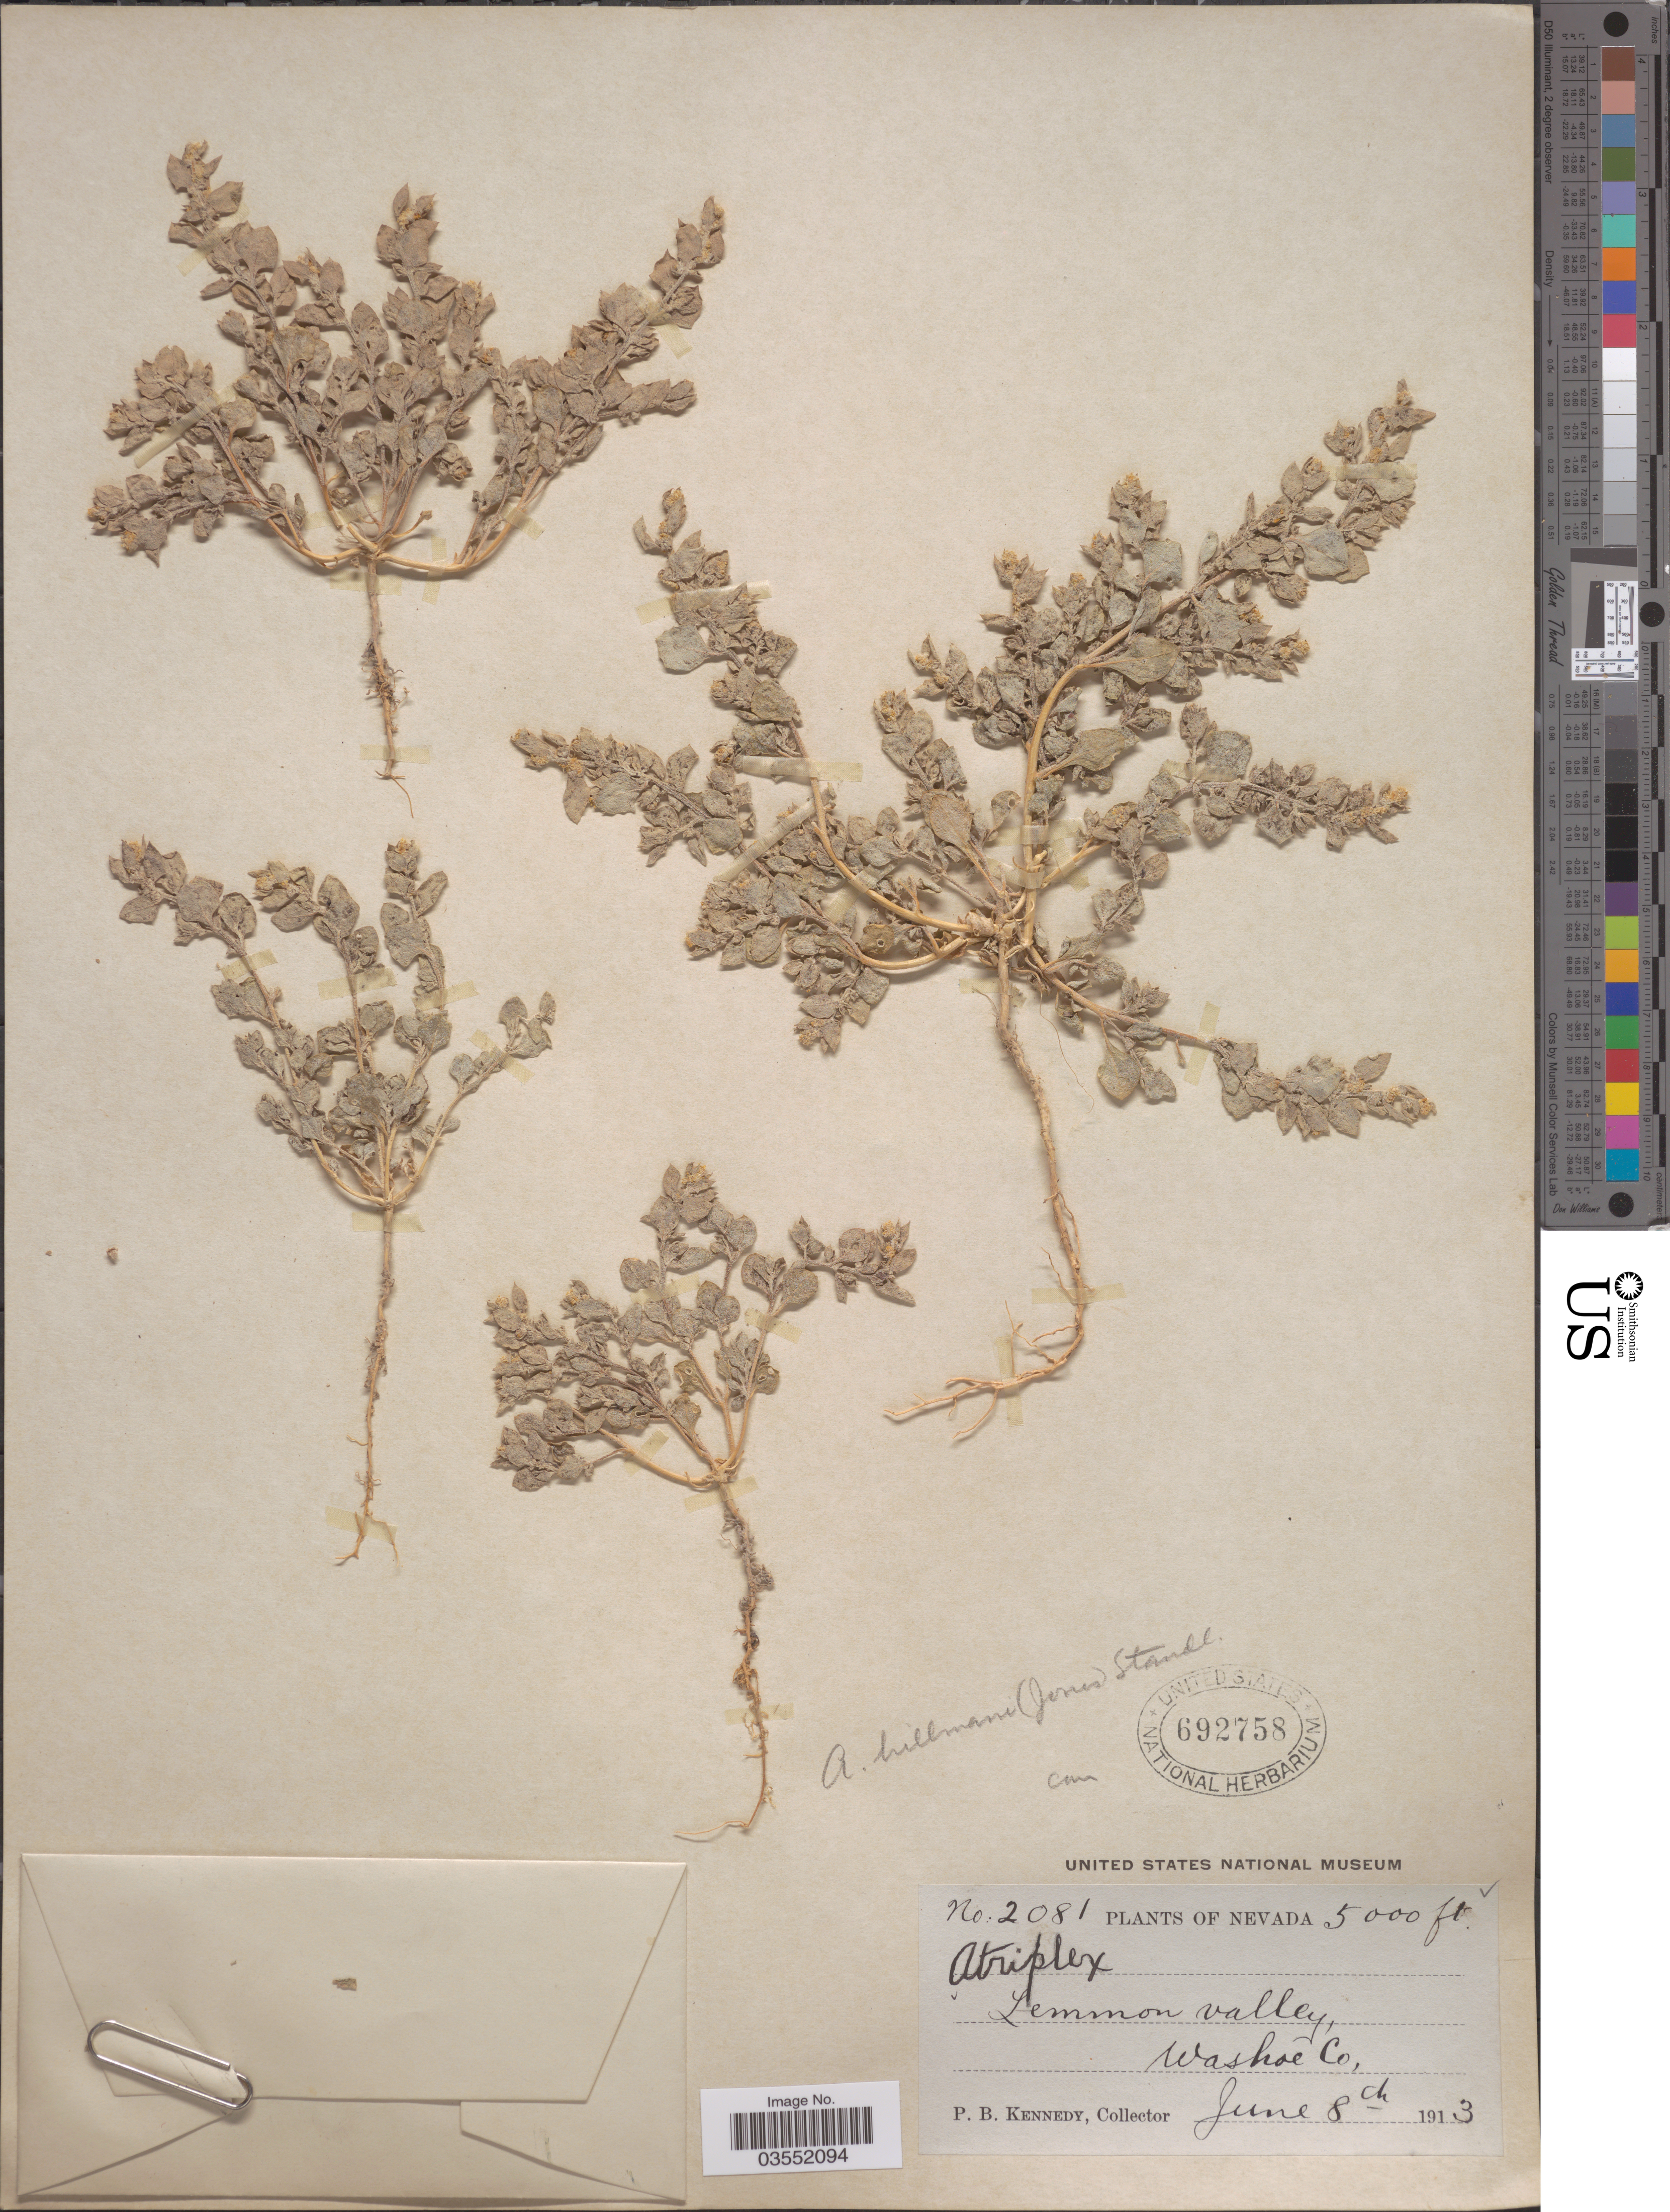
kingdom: Plantae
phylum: Tracheophyta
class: Magnoliopsida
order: Caryophyllales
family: Amaranthaceae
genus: Atriplex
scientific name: Atriplex hillmanii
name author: (M.E. Jones) Standl.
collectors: P. B. Kennedy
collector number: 2081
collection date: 1913-06-08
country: United States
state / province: Nevada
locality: Lemmon Valley, Washoe Co.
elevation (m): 1524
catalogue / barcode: US 692758